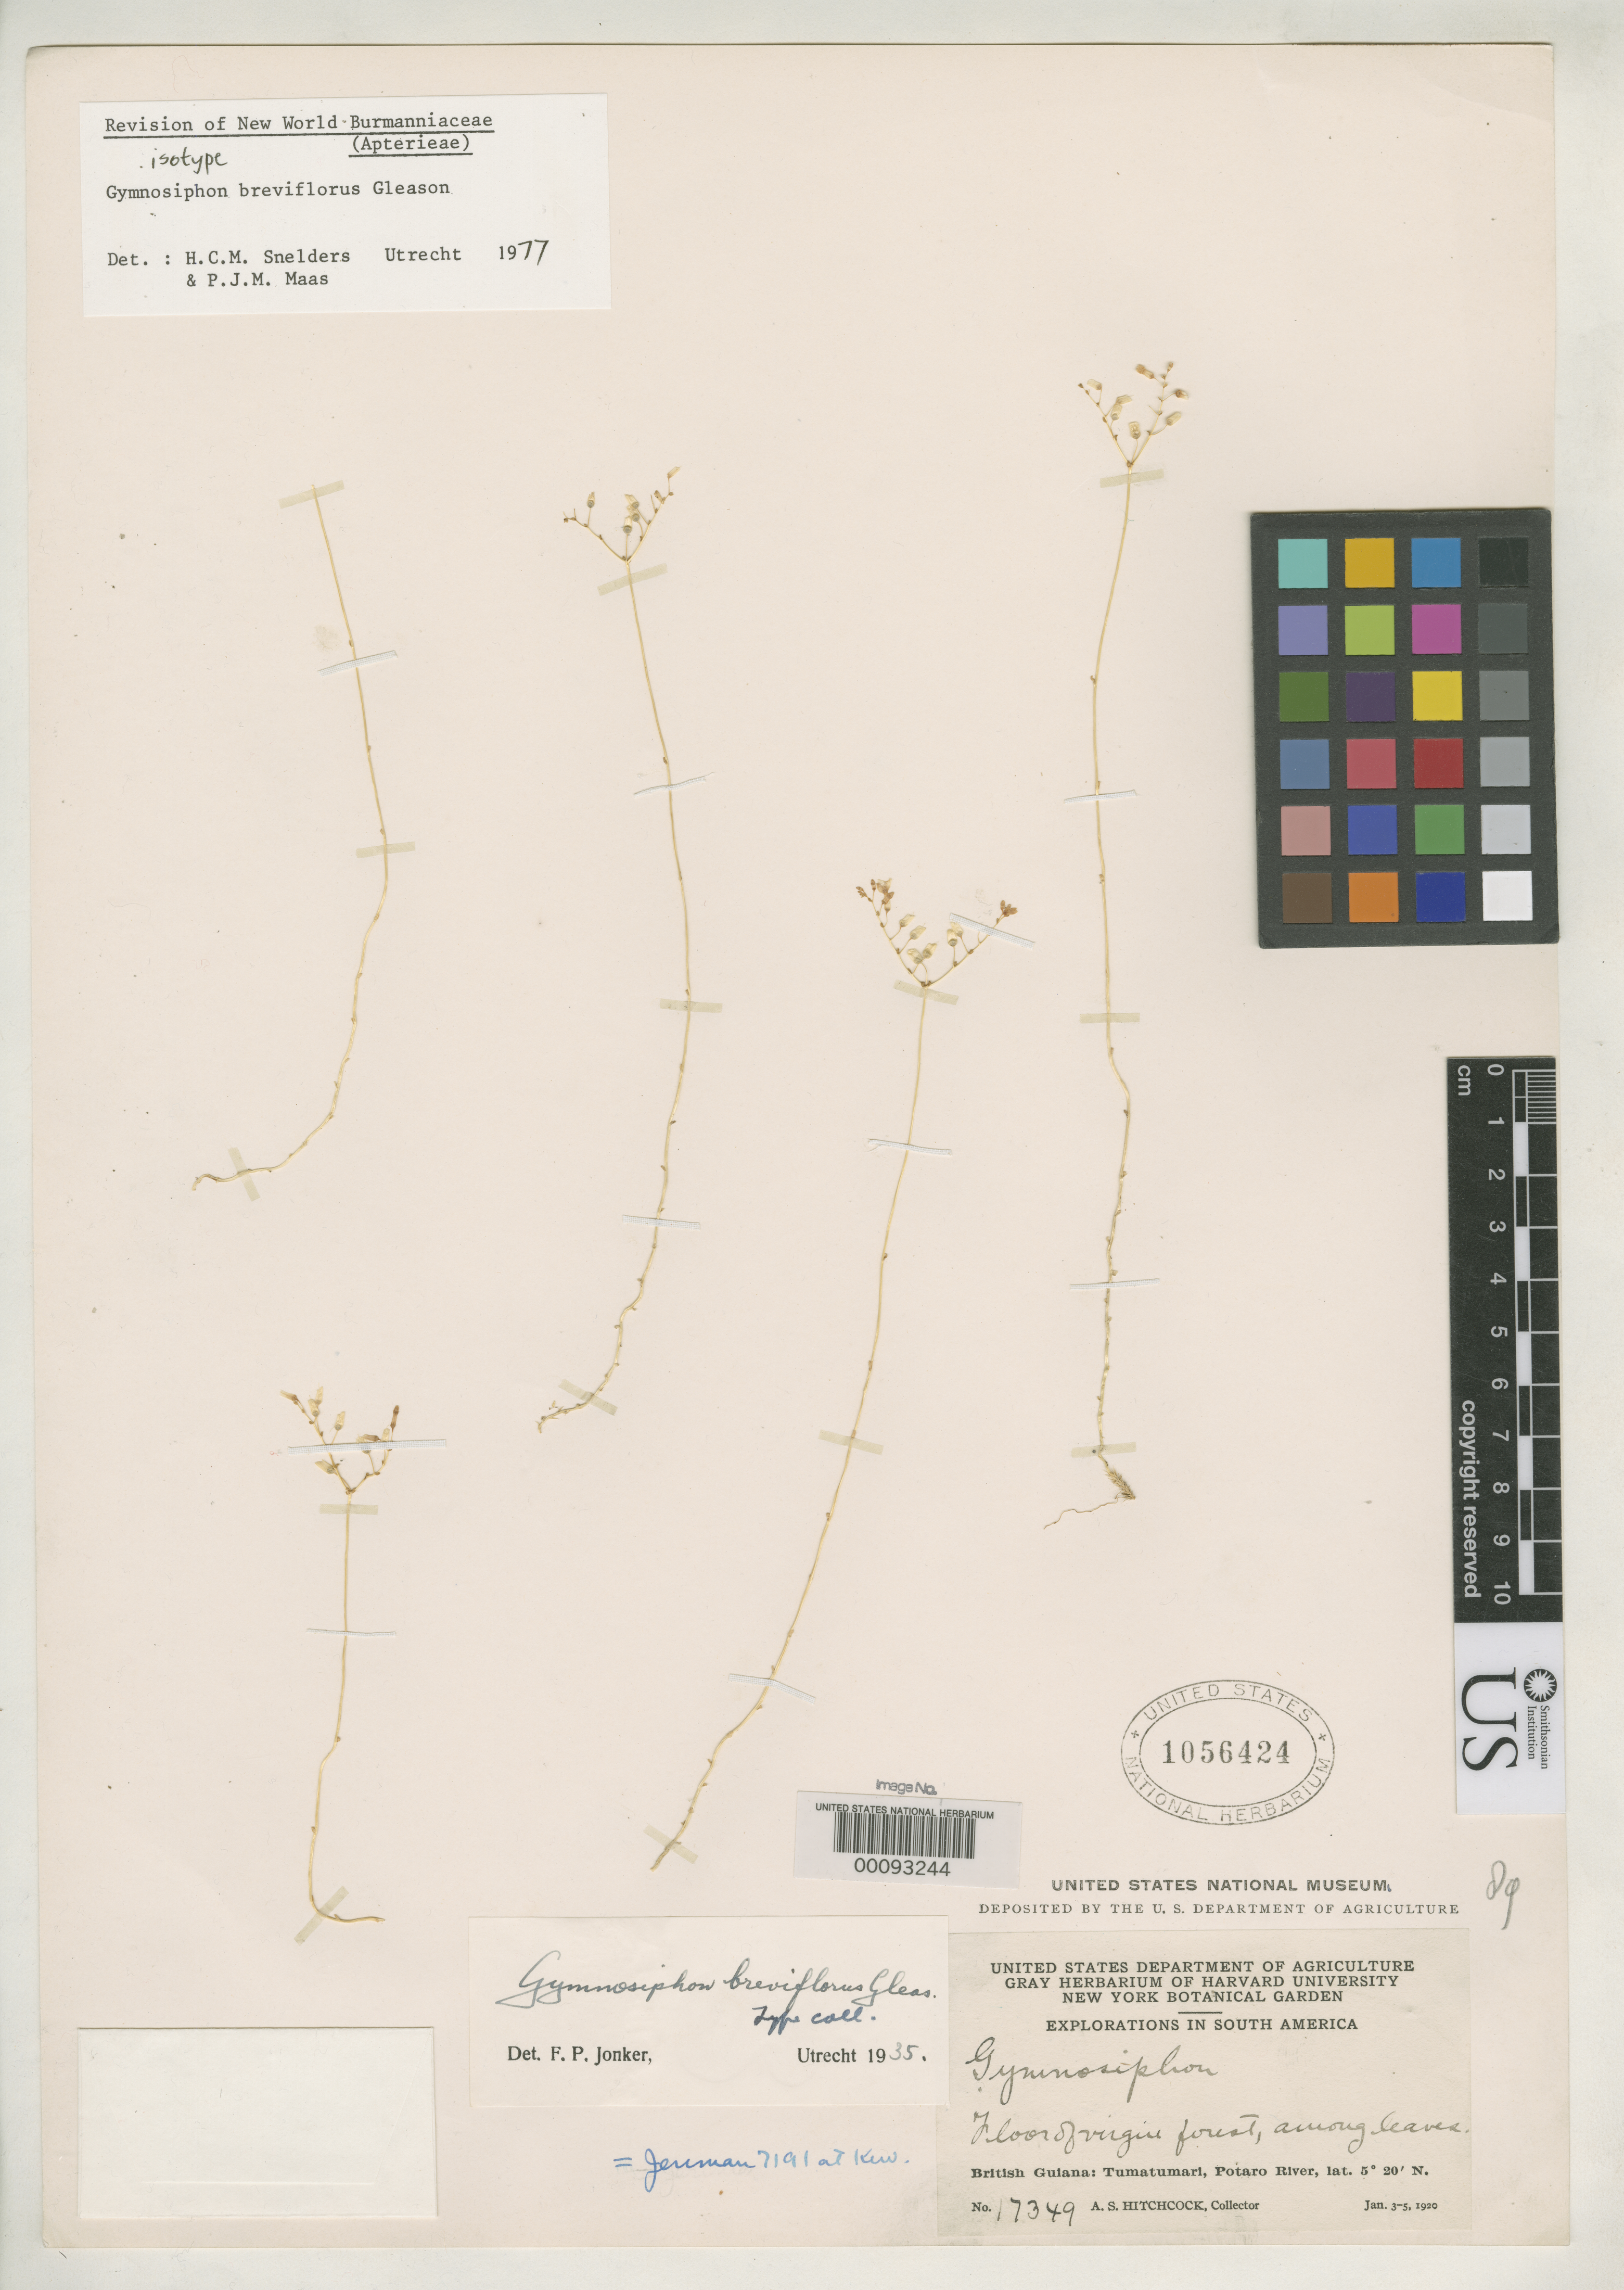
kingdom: Plantae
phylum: Tracheophyta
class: Liliopsida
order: Dioscoreales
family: Burmanniaceae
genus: Gymnosiphon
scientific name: Gymnosiphon breviflorus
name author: Gleason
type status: Isotype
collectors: A. S. Hitchcock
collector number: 17349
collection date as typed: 03 Jan 1920 to 05 Jan 1920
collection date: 1920-01-03/1920-01-05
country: Guyana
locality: Tumatumari, Potaro River.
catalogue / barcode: US 1056424